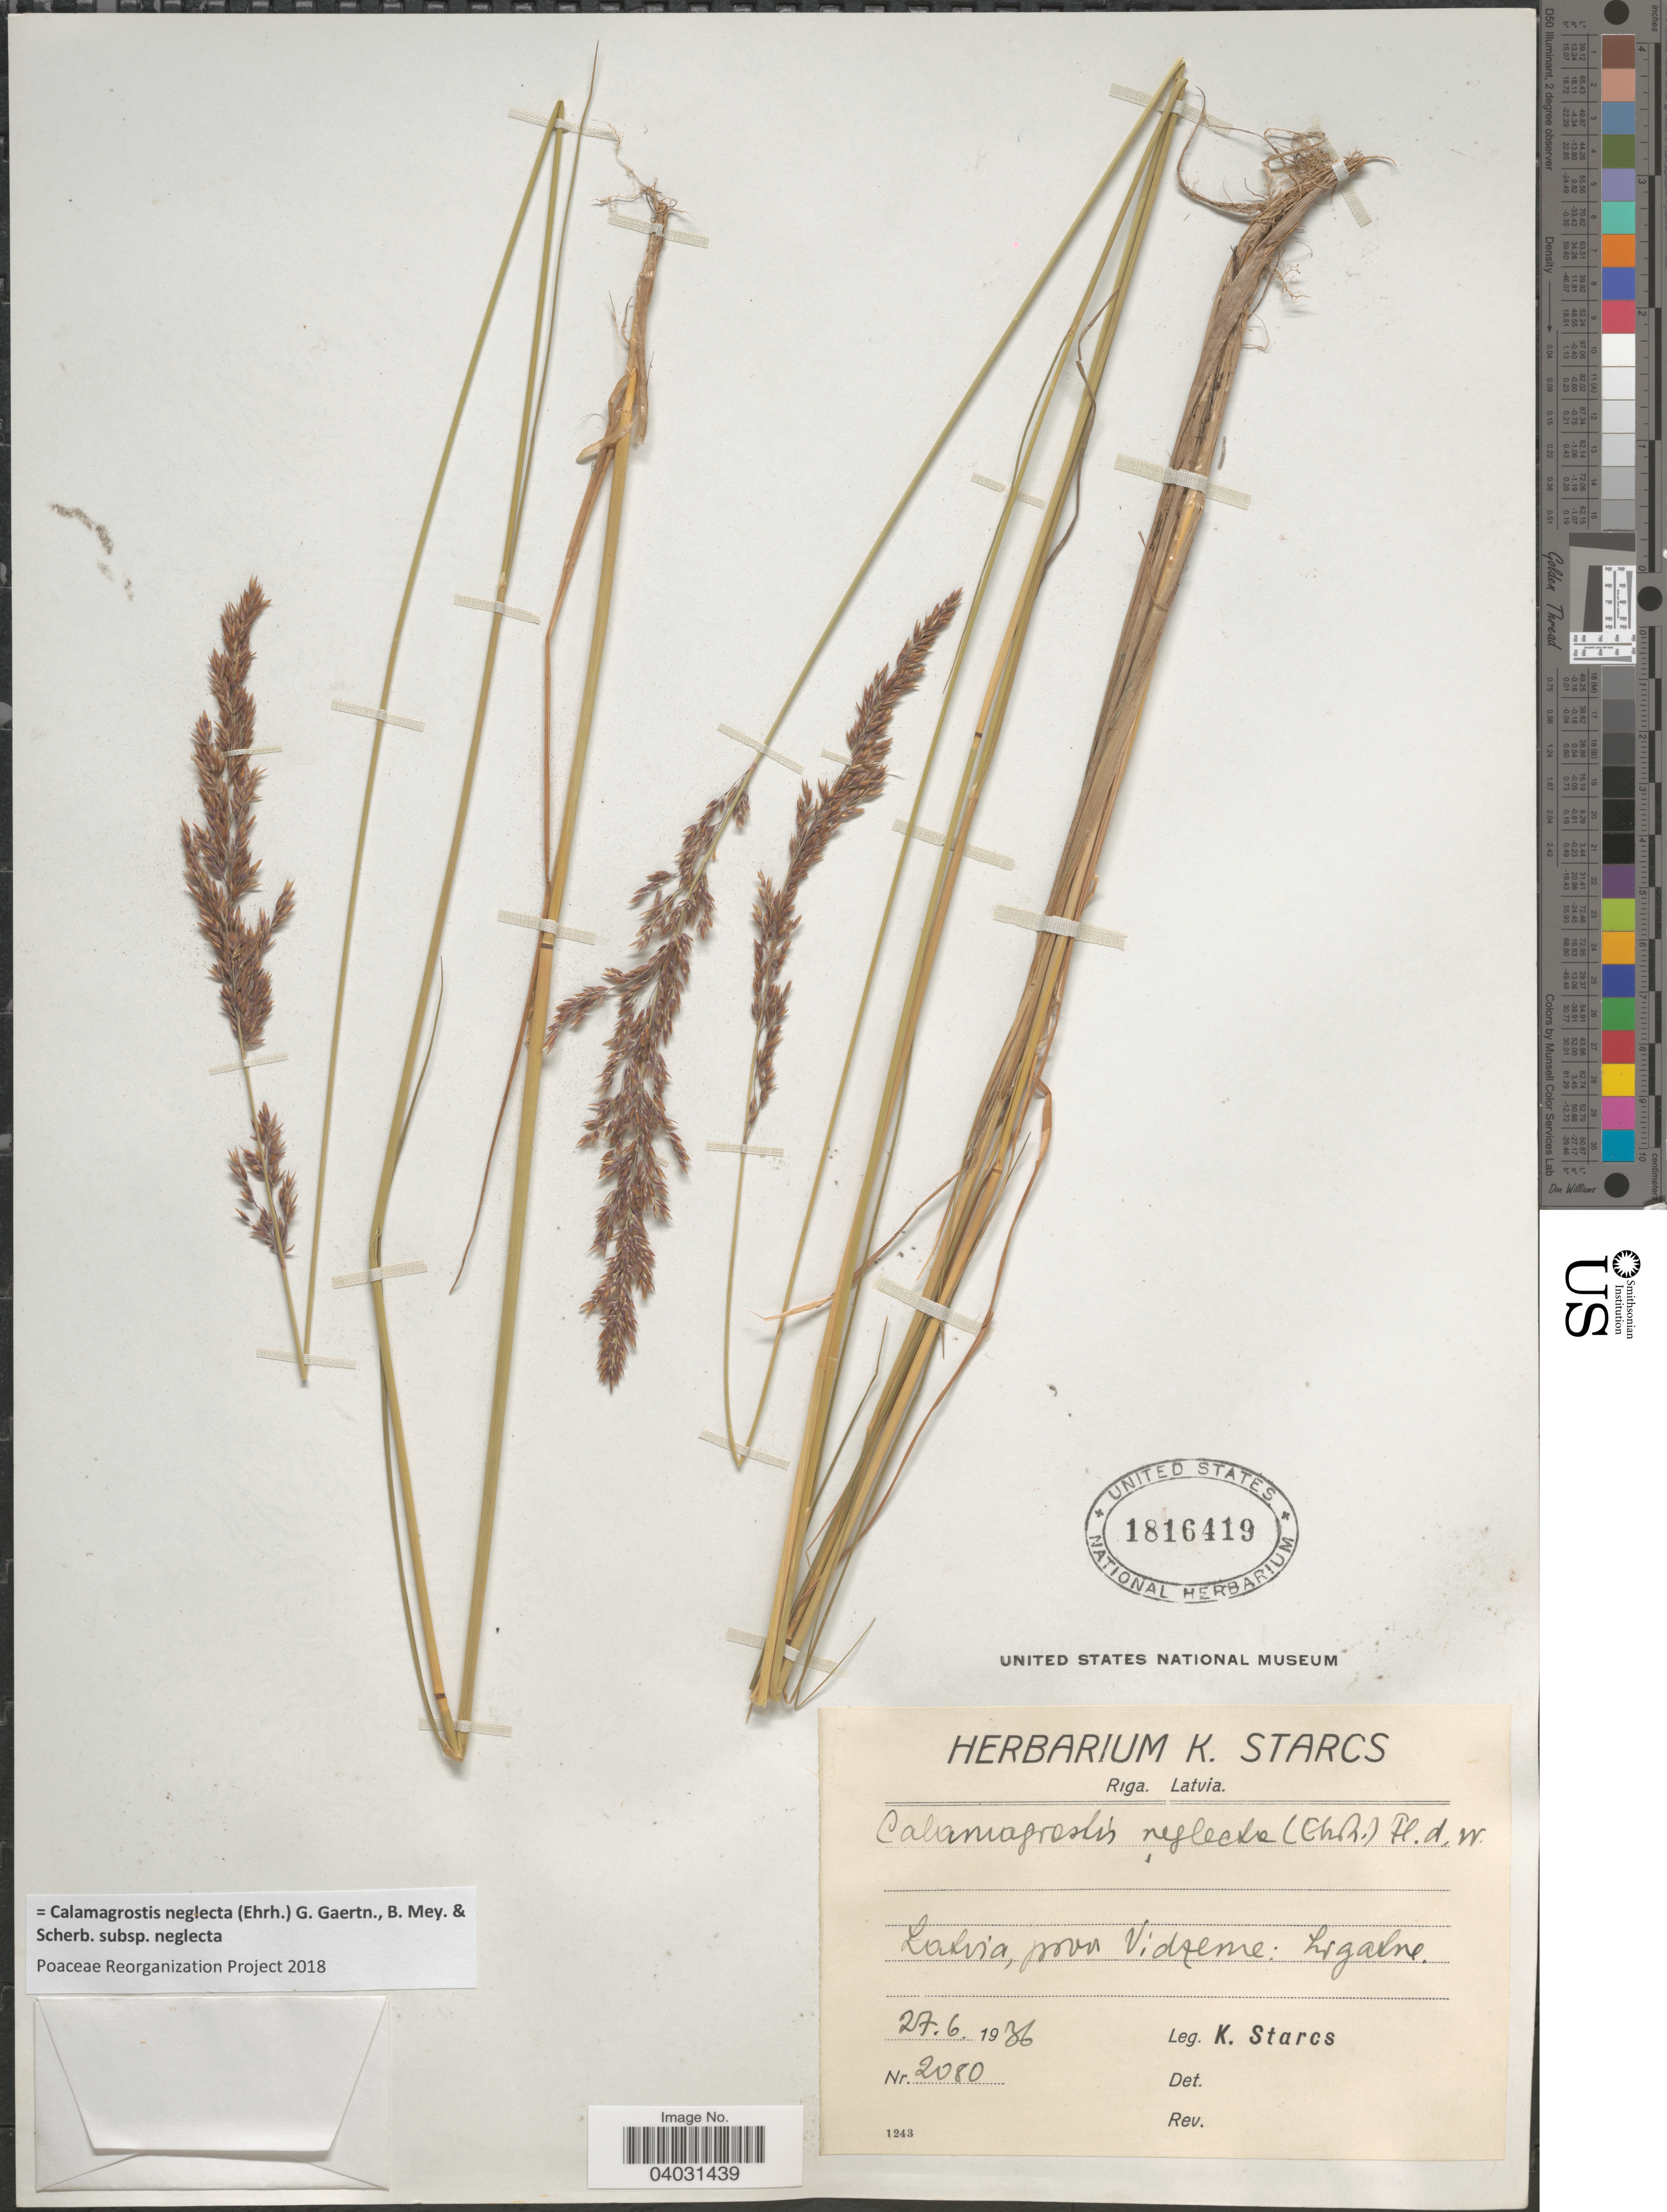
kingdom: Plantae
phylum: Tracheophyta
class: Liliopsida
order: Poales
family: Poaceae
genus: Calamagrostis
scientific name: Calamagrostis neglecta subsp. neglecta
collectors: K. Starcs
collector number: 2080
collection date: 1936-06-27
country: Latvia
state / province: Līgatnes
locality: Prov. Vidzeme: Ligatne.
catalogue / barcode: US 1816419